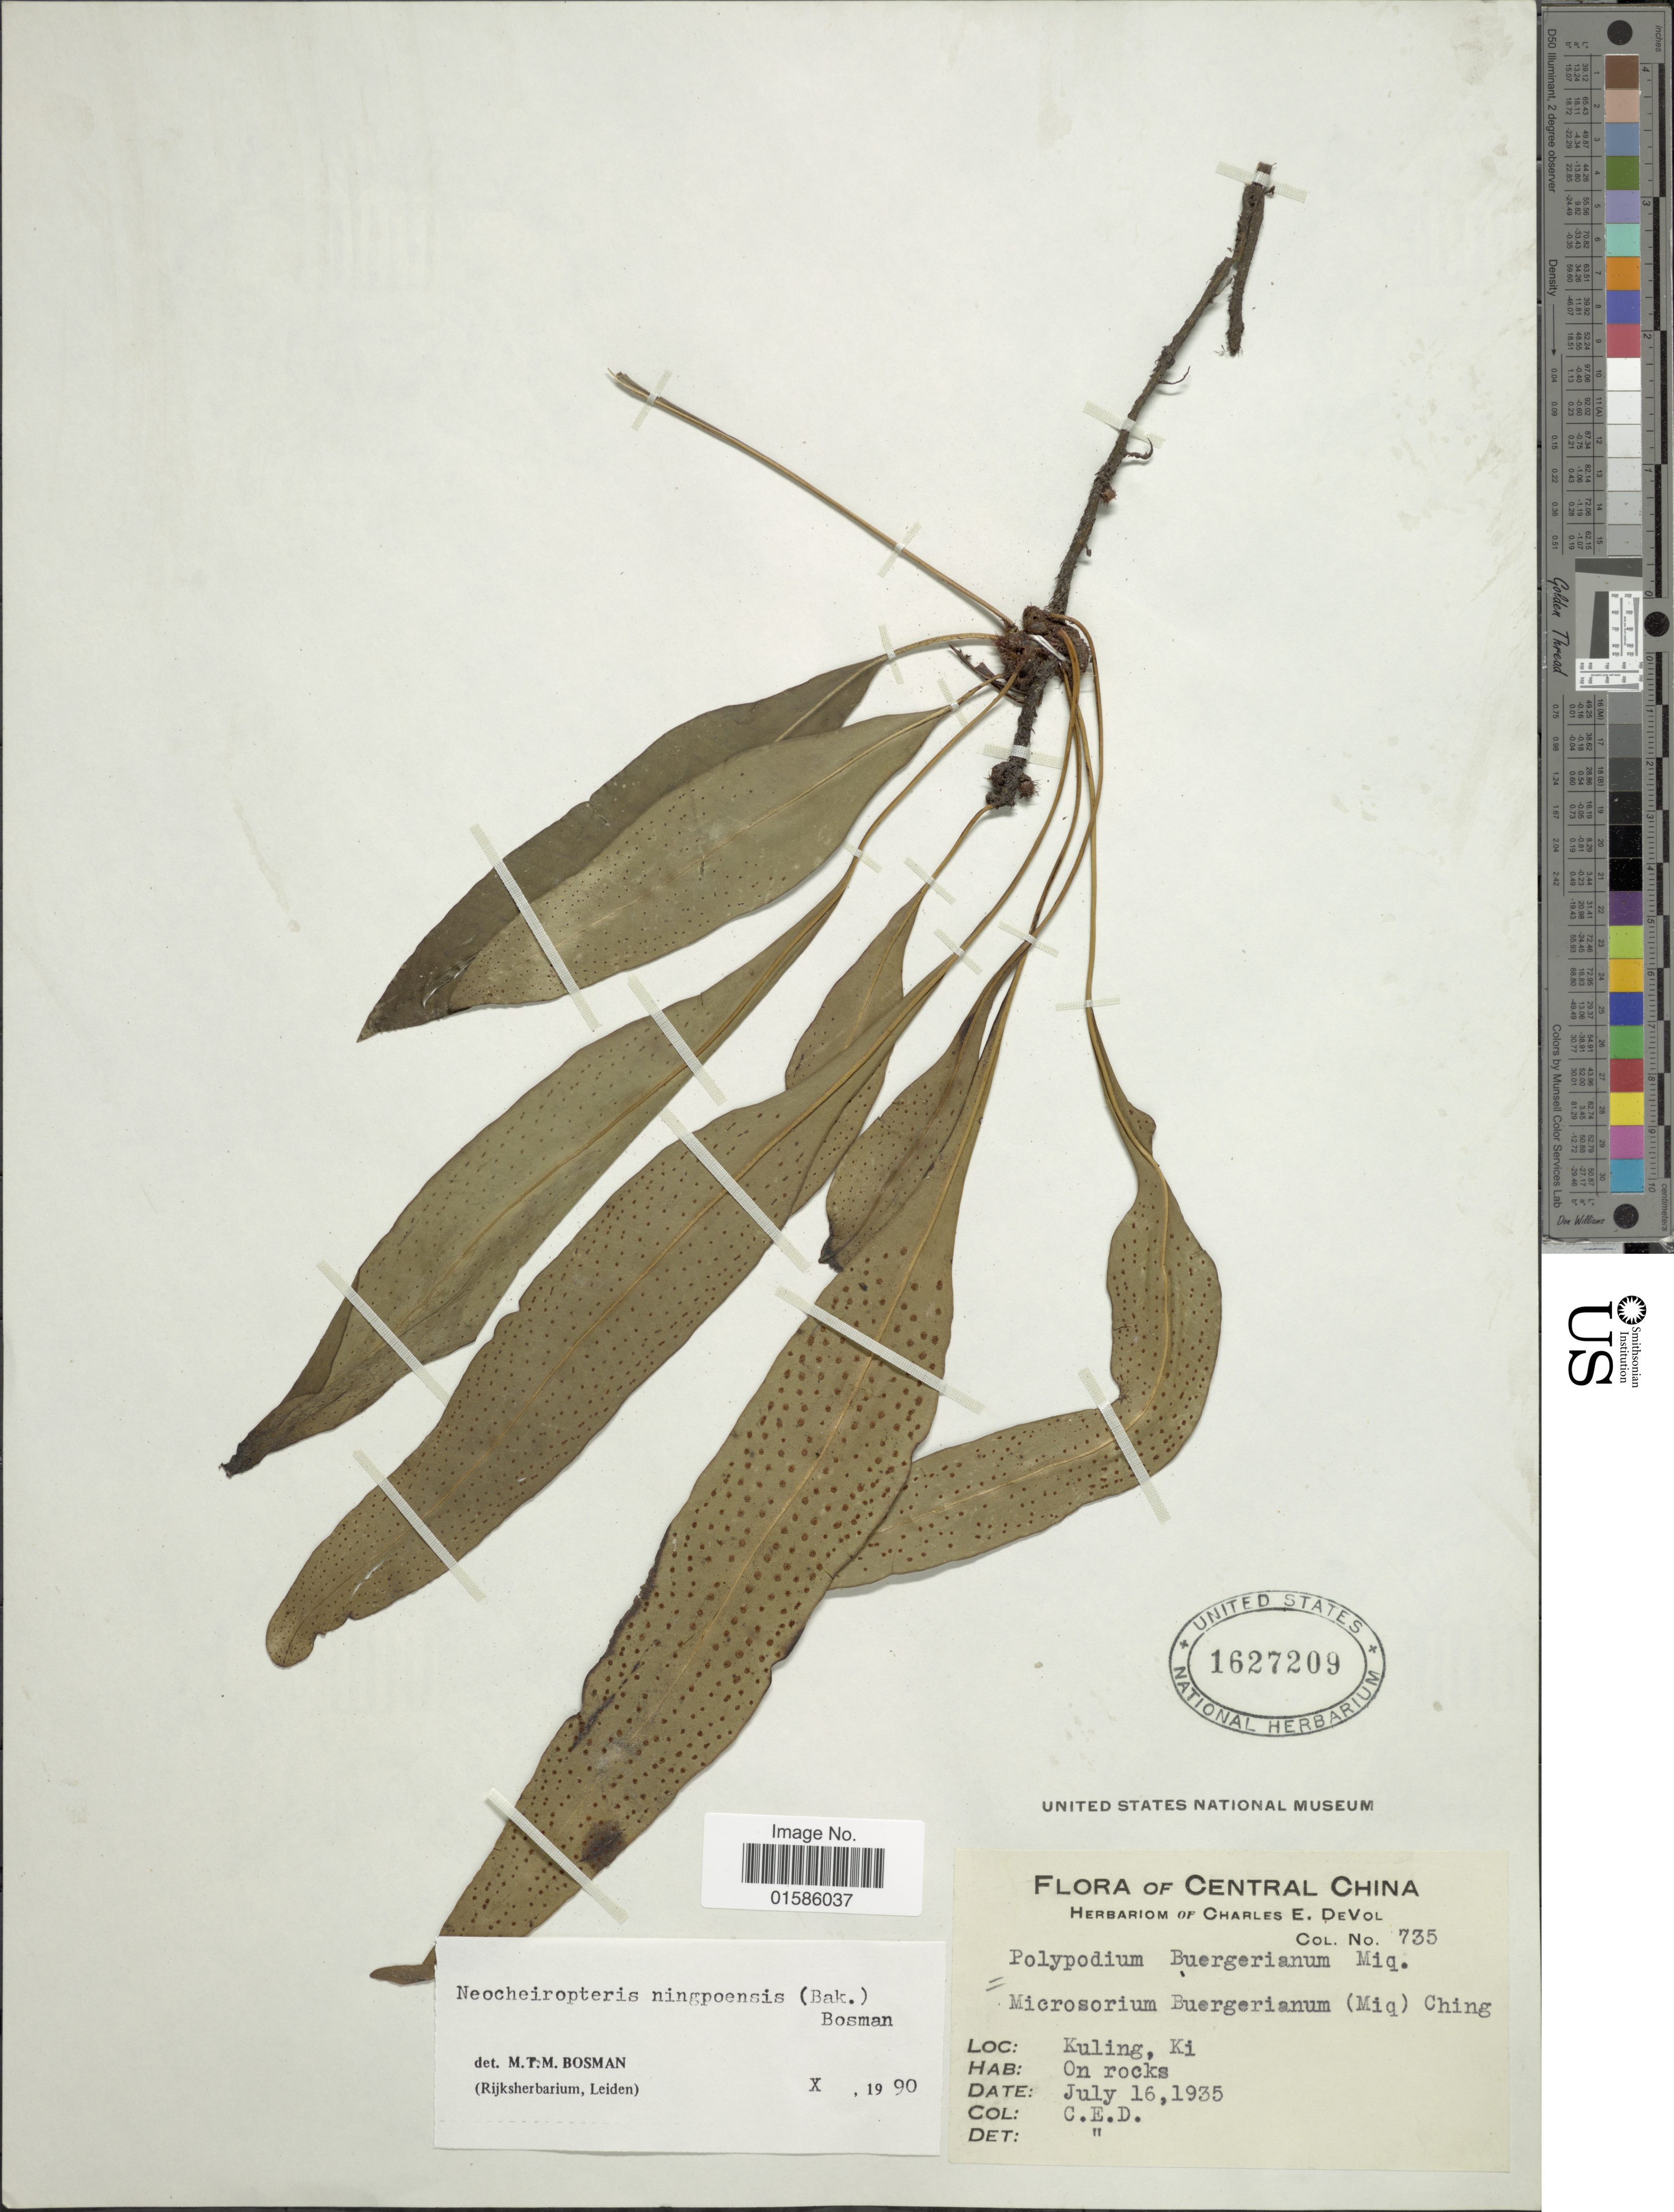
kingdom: Plantae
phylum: Tracheophyta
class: Polypodiopsida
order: Polypodiales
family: Polypodiaceae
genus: Microsorum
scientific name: Microsorum ningpoensis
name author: (Baker)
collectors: C. E. De Vol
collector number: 735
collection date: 1935-07-16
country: China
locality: Central China, Kuling, Ki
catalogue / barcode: US 1627209